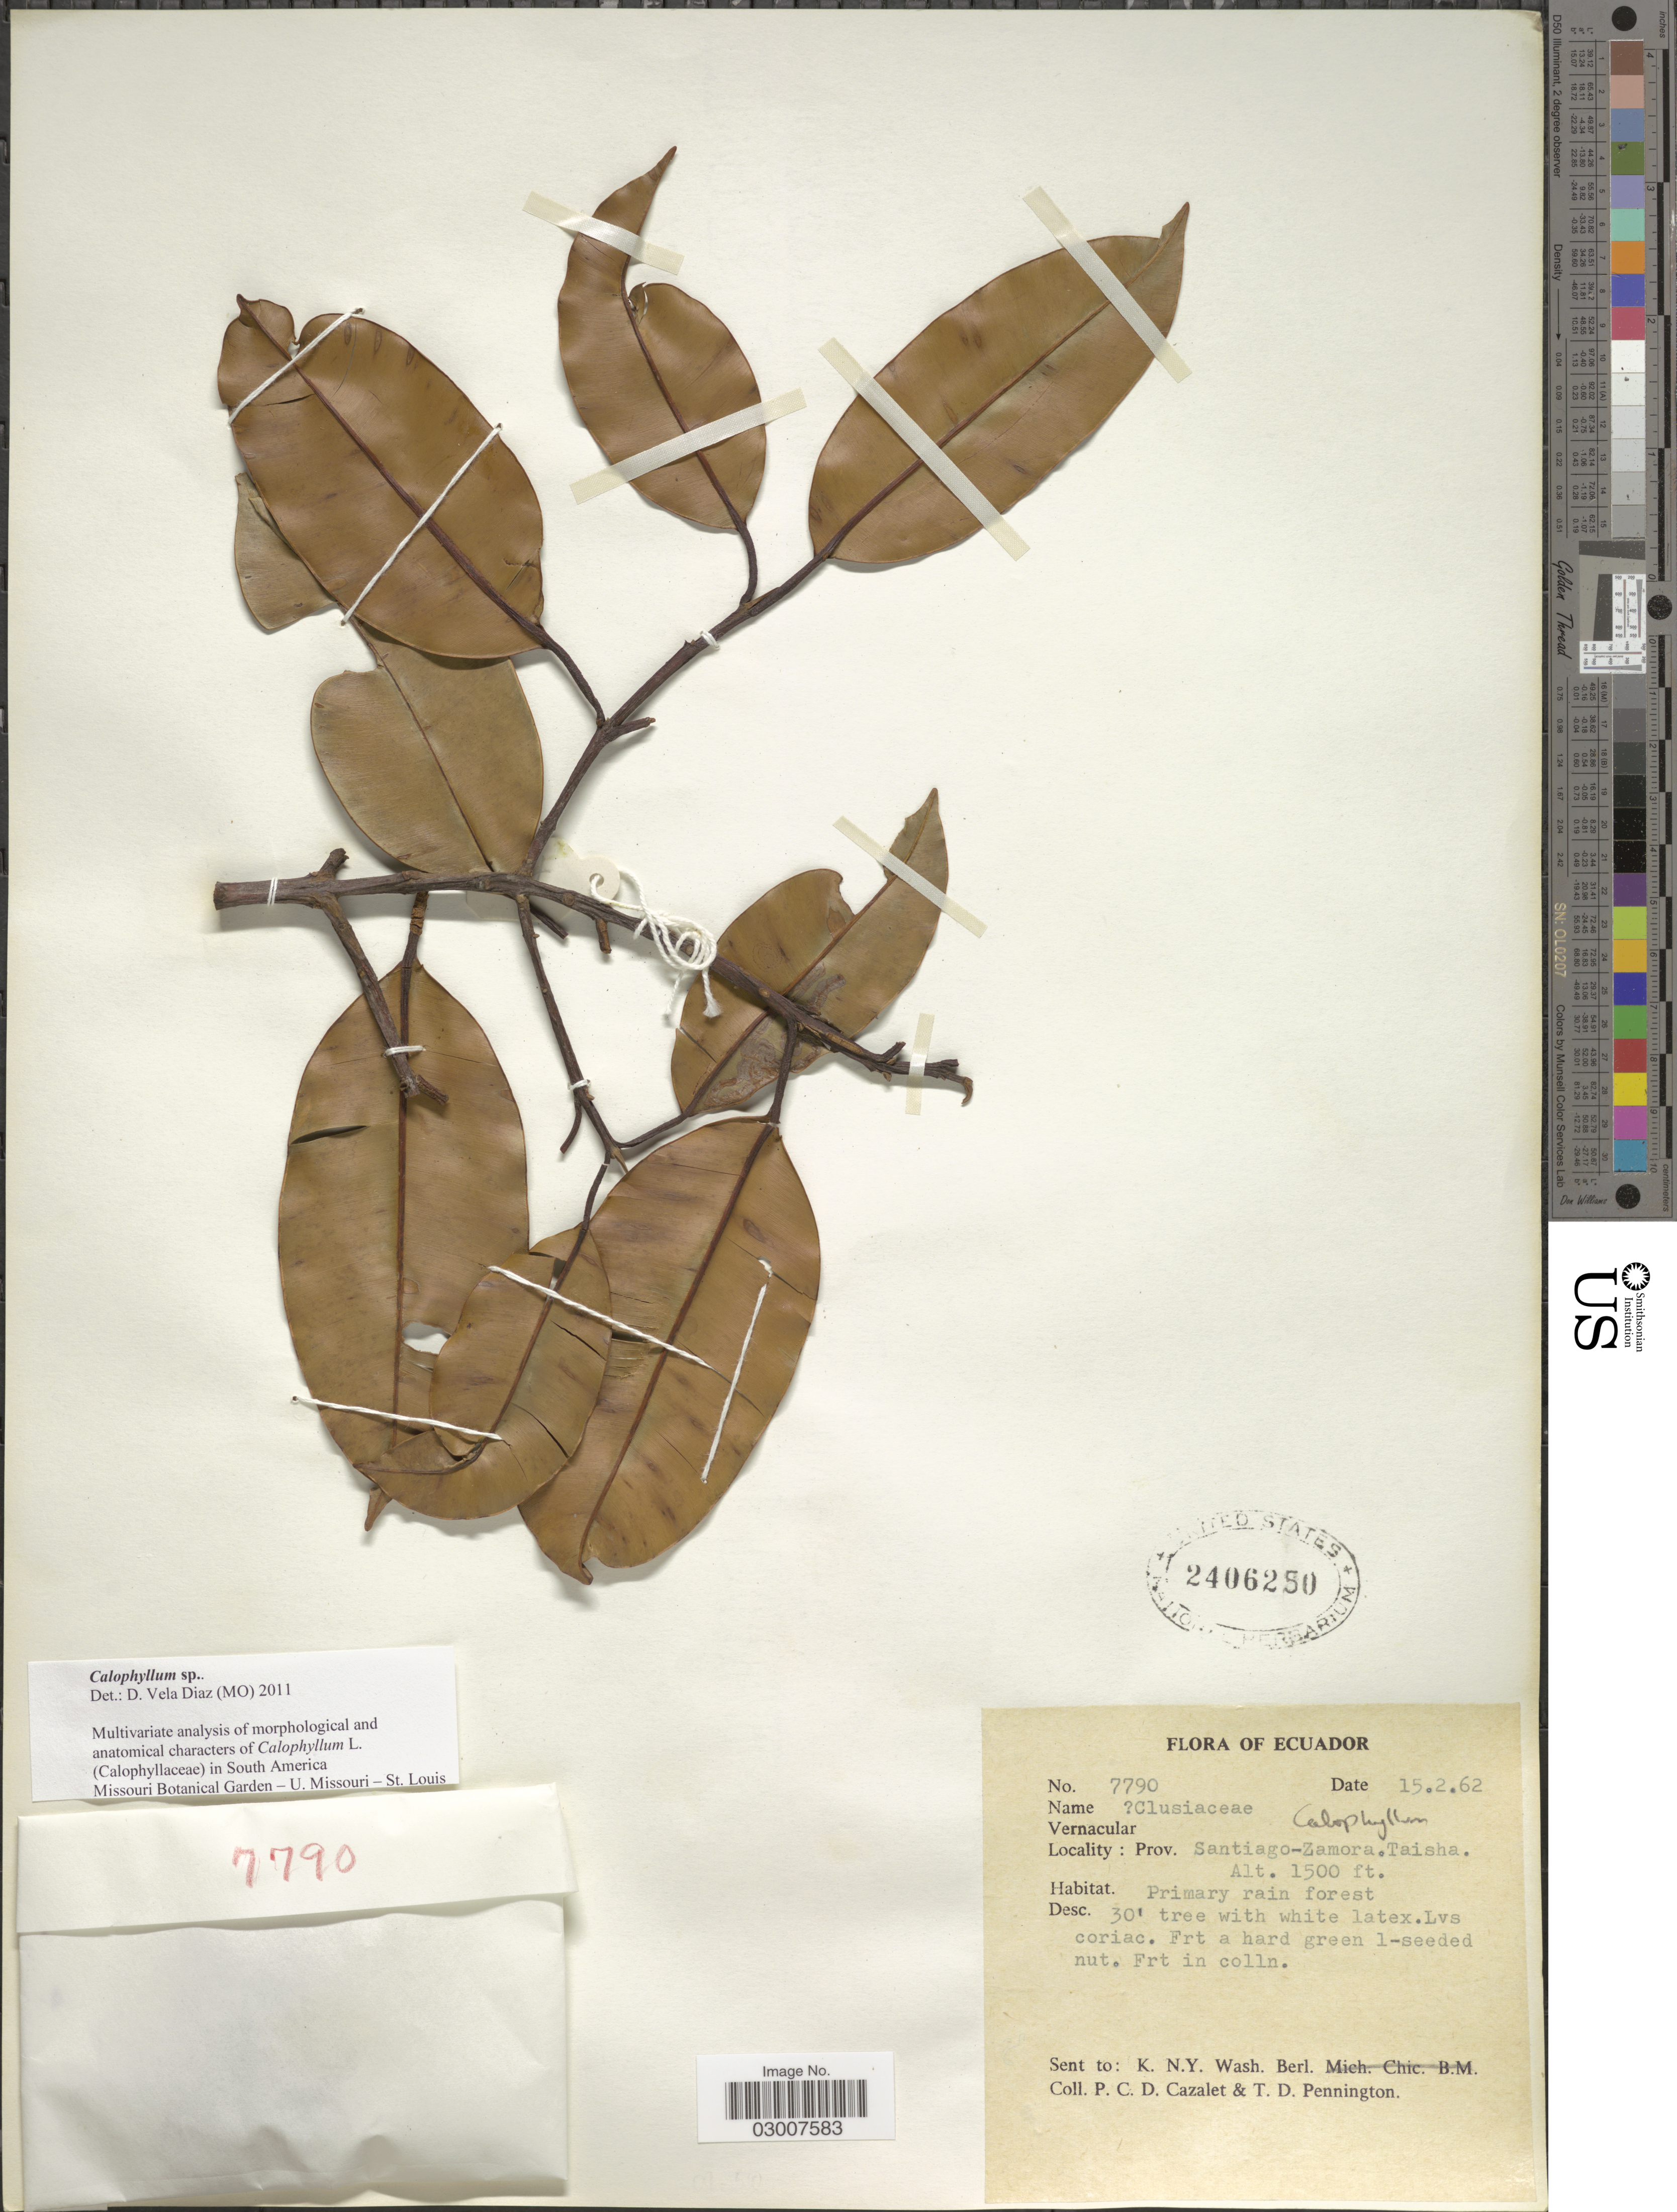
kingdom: Plantae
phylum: Tracheophyta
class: Magnoliopsida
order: Malpighiales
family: Calophyllaceae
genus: Calophyllum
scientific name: Calophyllum sp.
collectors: P. C. D. Cazalet & T. D. Pennington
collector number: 7790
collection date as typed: Transcribed d/m/y: 15/2/62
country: Ecuador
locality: Prov. Santiago-Zamora. Taisha.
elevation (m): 457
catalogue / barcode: US 2406250